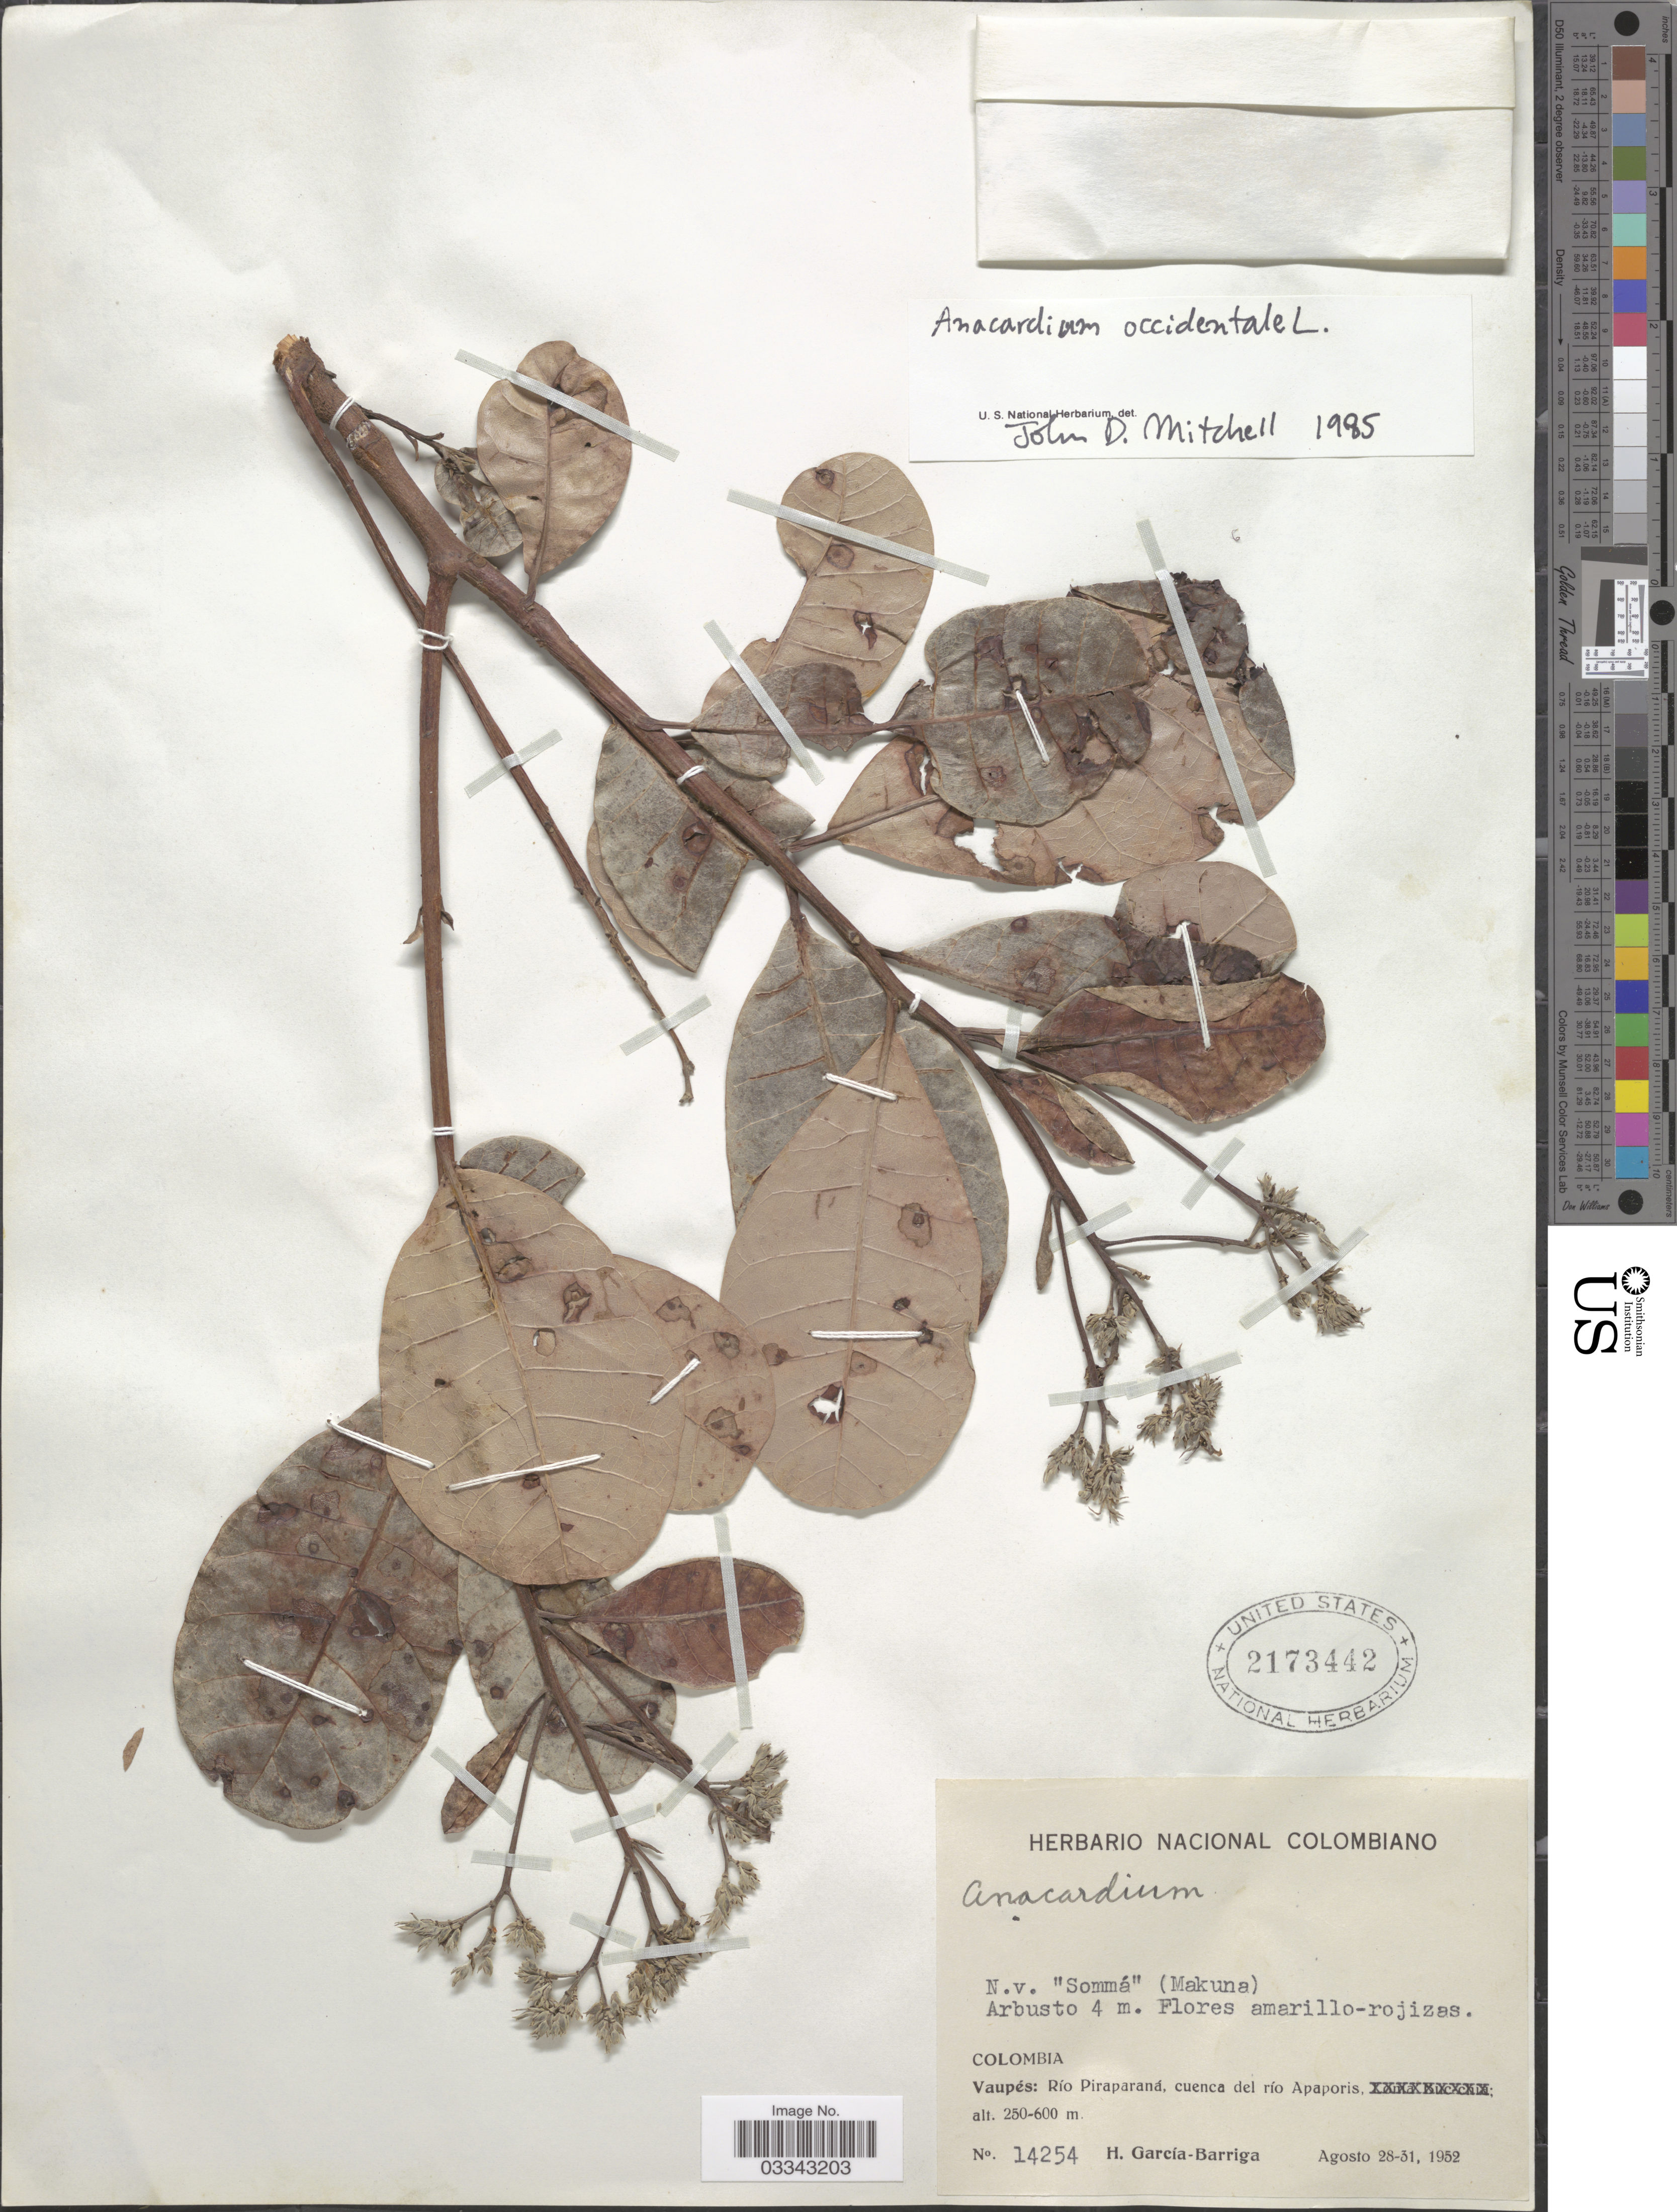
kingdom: Plantae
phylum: Tracheophyta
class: Magnoliopsida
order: Sapindales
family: Anacardiaceae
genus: Anacardium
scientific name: Anacardium occidentale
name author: L.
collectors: H. García Barriga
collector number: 14254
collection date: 1952-08-28/1952-08-31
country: Colombia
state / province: Vaupés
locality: Río Piraparaná, cuenca del río Apaporis.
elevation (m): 250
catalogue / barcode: US 2173442